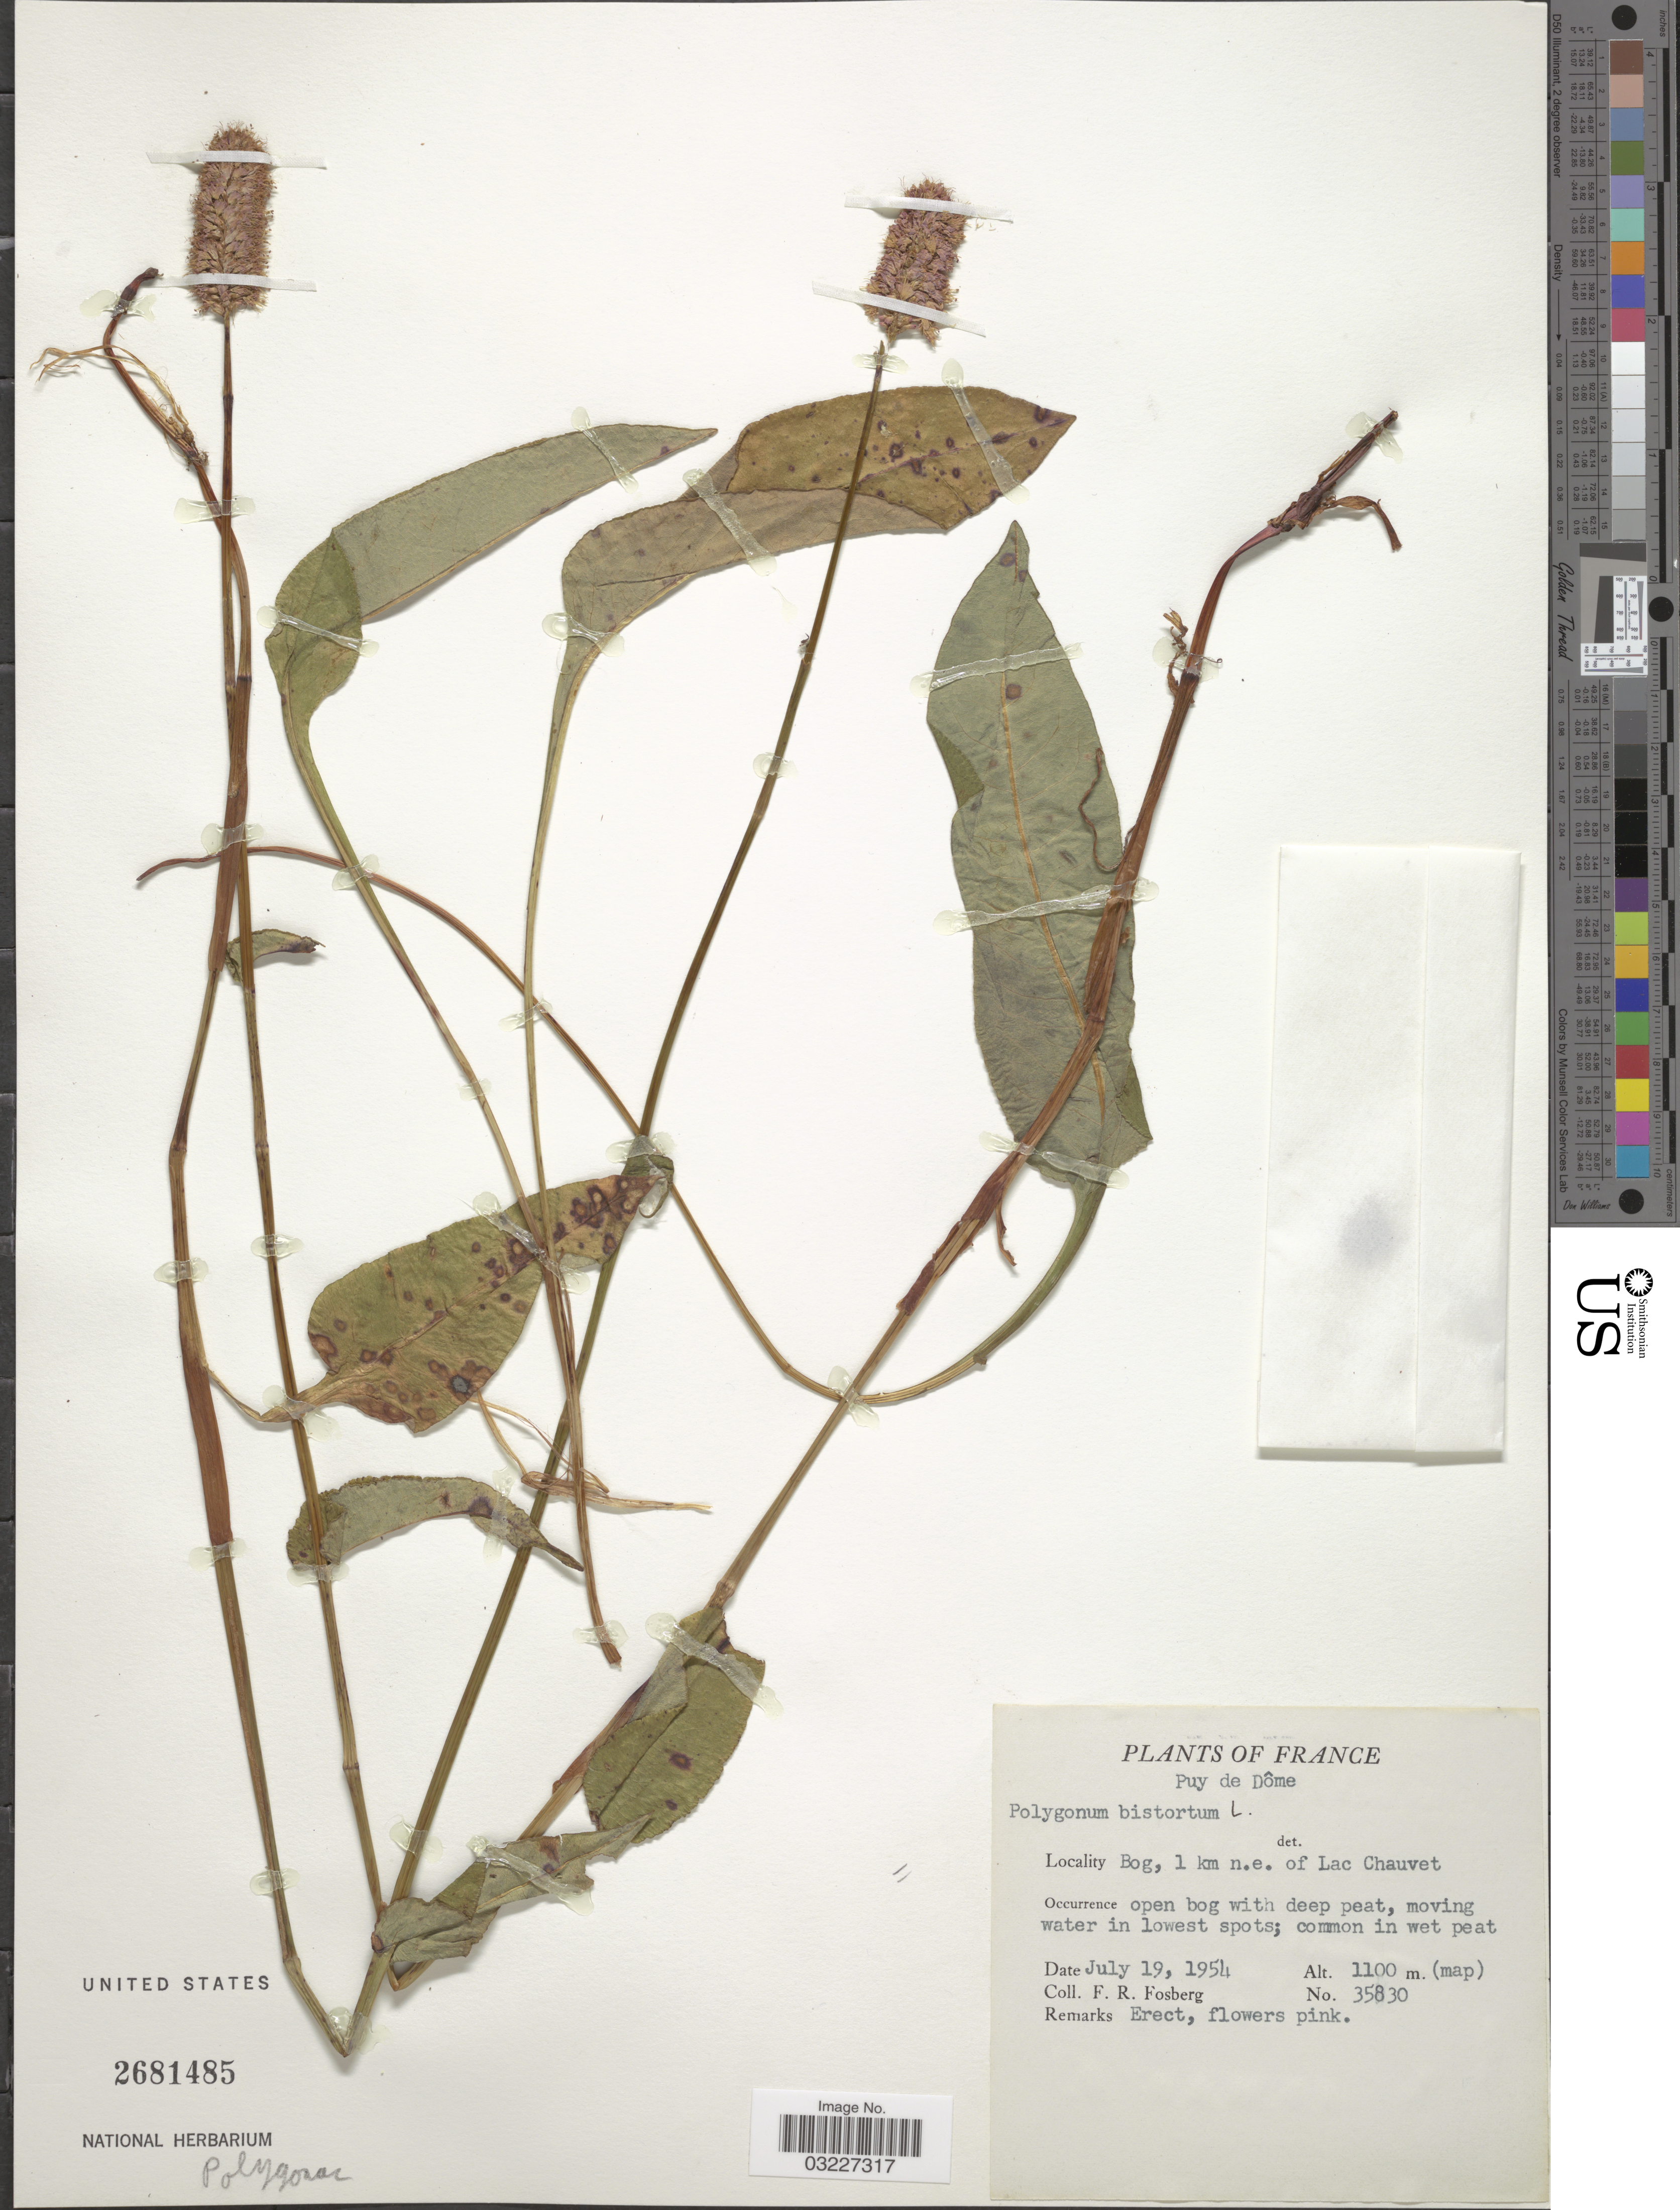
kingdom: Plantae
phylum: Tracheophyta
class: Magnoliopsida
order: Caryophyllales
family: Polygonaceae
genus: Bistorta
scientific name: Bistorta officinalis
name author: Delarbre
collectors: F. R. Fosberg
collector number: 35830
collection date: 1954-07-19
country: France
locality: Puy de Dôme. Bog, 1 km n.e. of Lac Chauvet.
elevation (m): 1100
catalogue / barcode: US 2681485